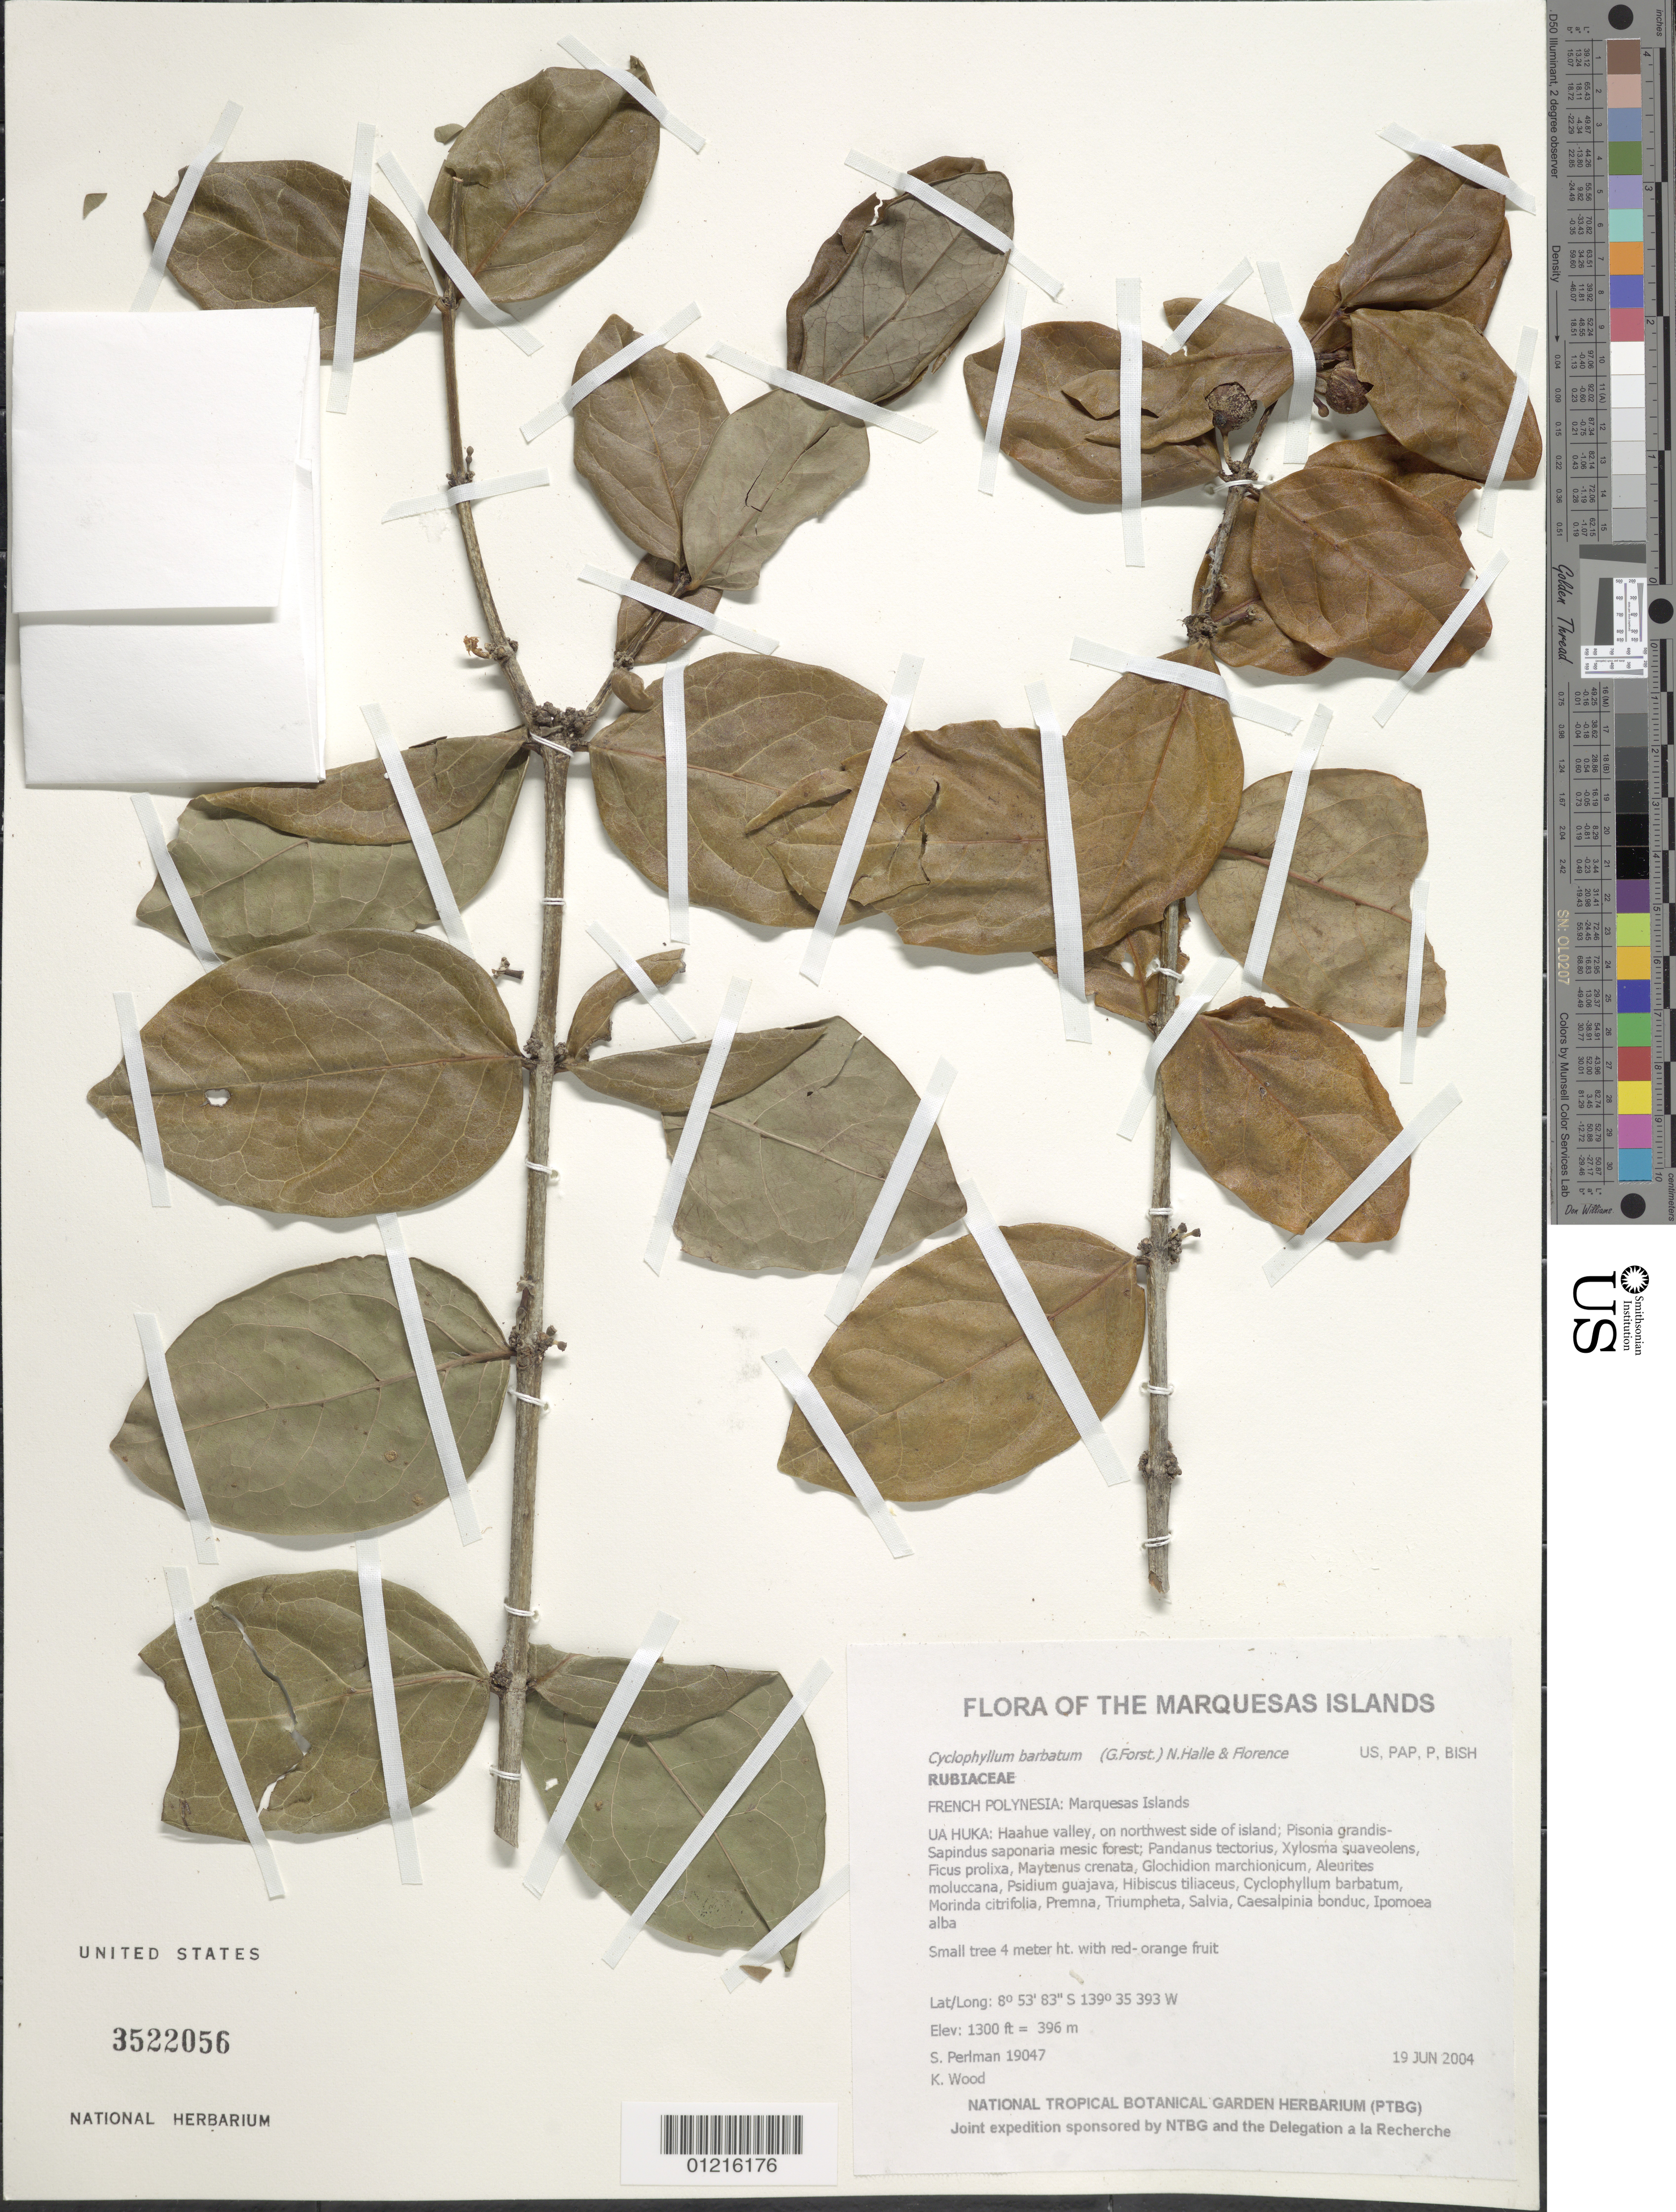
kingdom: Plantae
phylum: Tracheophyta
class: Magnoliopsida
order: Gentianales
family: Rubiaceae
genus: Cyclophyllum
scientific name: Cyclophyllum barbatum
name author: (G. Forst.) N. Hallé & J. Florence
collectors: S. P. Perlman & K. R. Wood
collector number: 19047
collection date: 2004-06-19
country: French Polynesia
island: Ua Huka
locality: Haahue valley, on northwest side of island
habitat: Pisonia grandis - Sapindus saponaria mesic forest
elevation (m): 396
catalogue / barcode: US 3522056